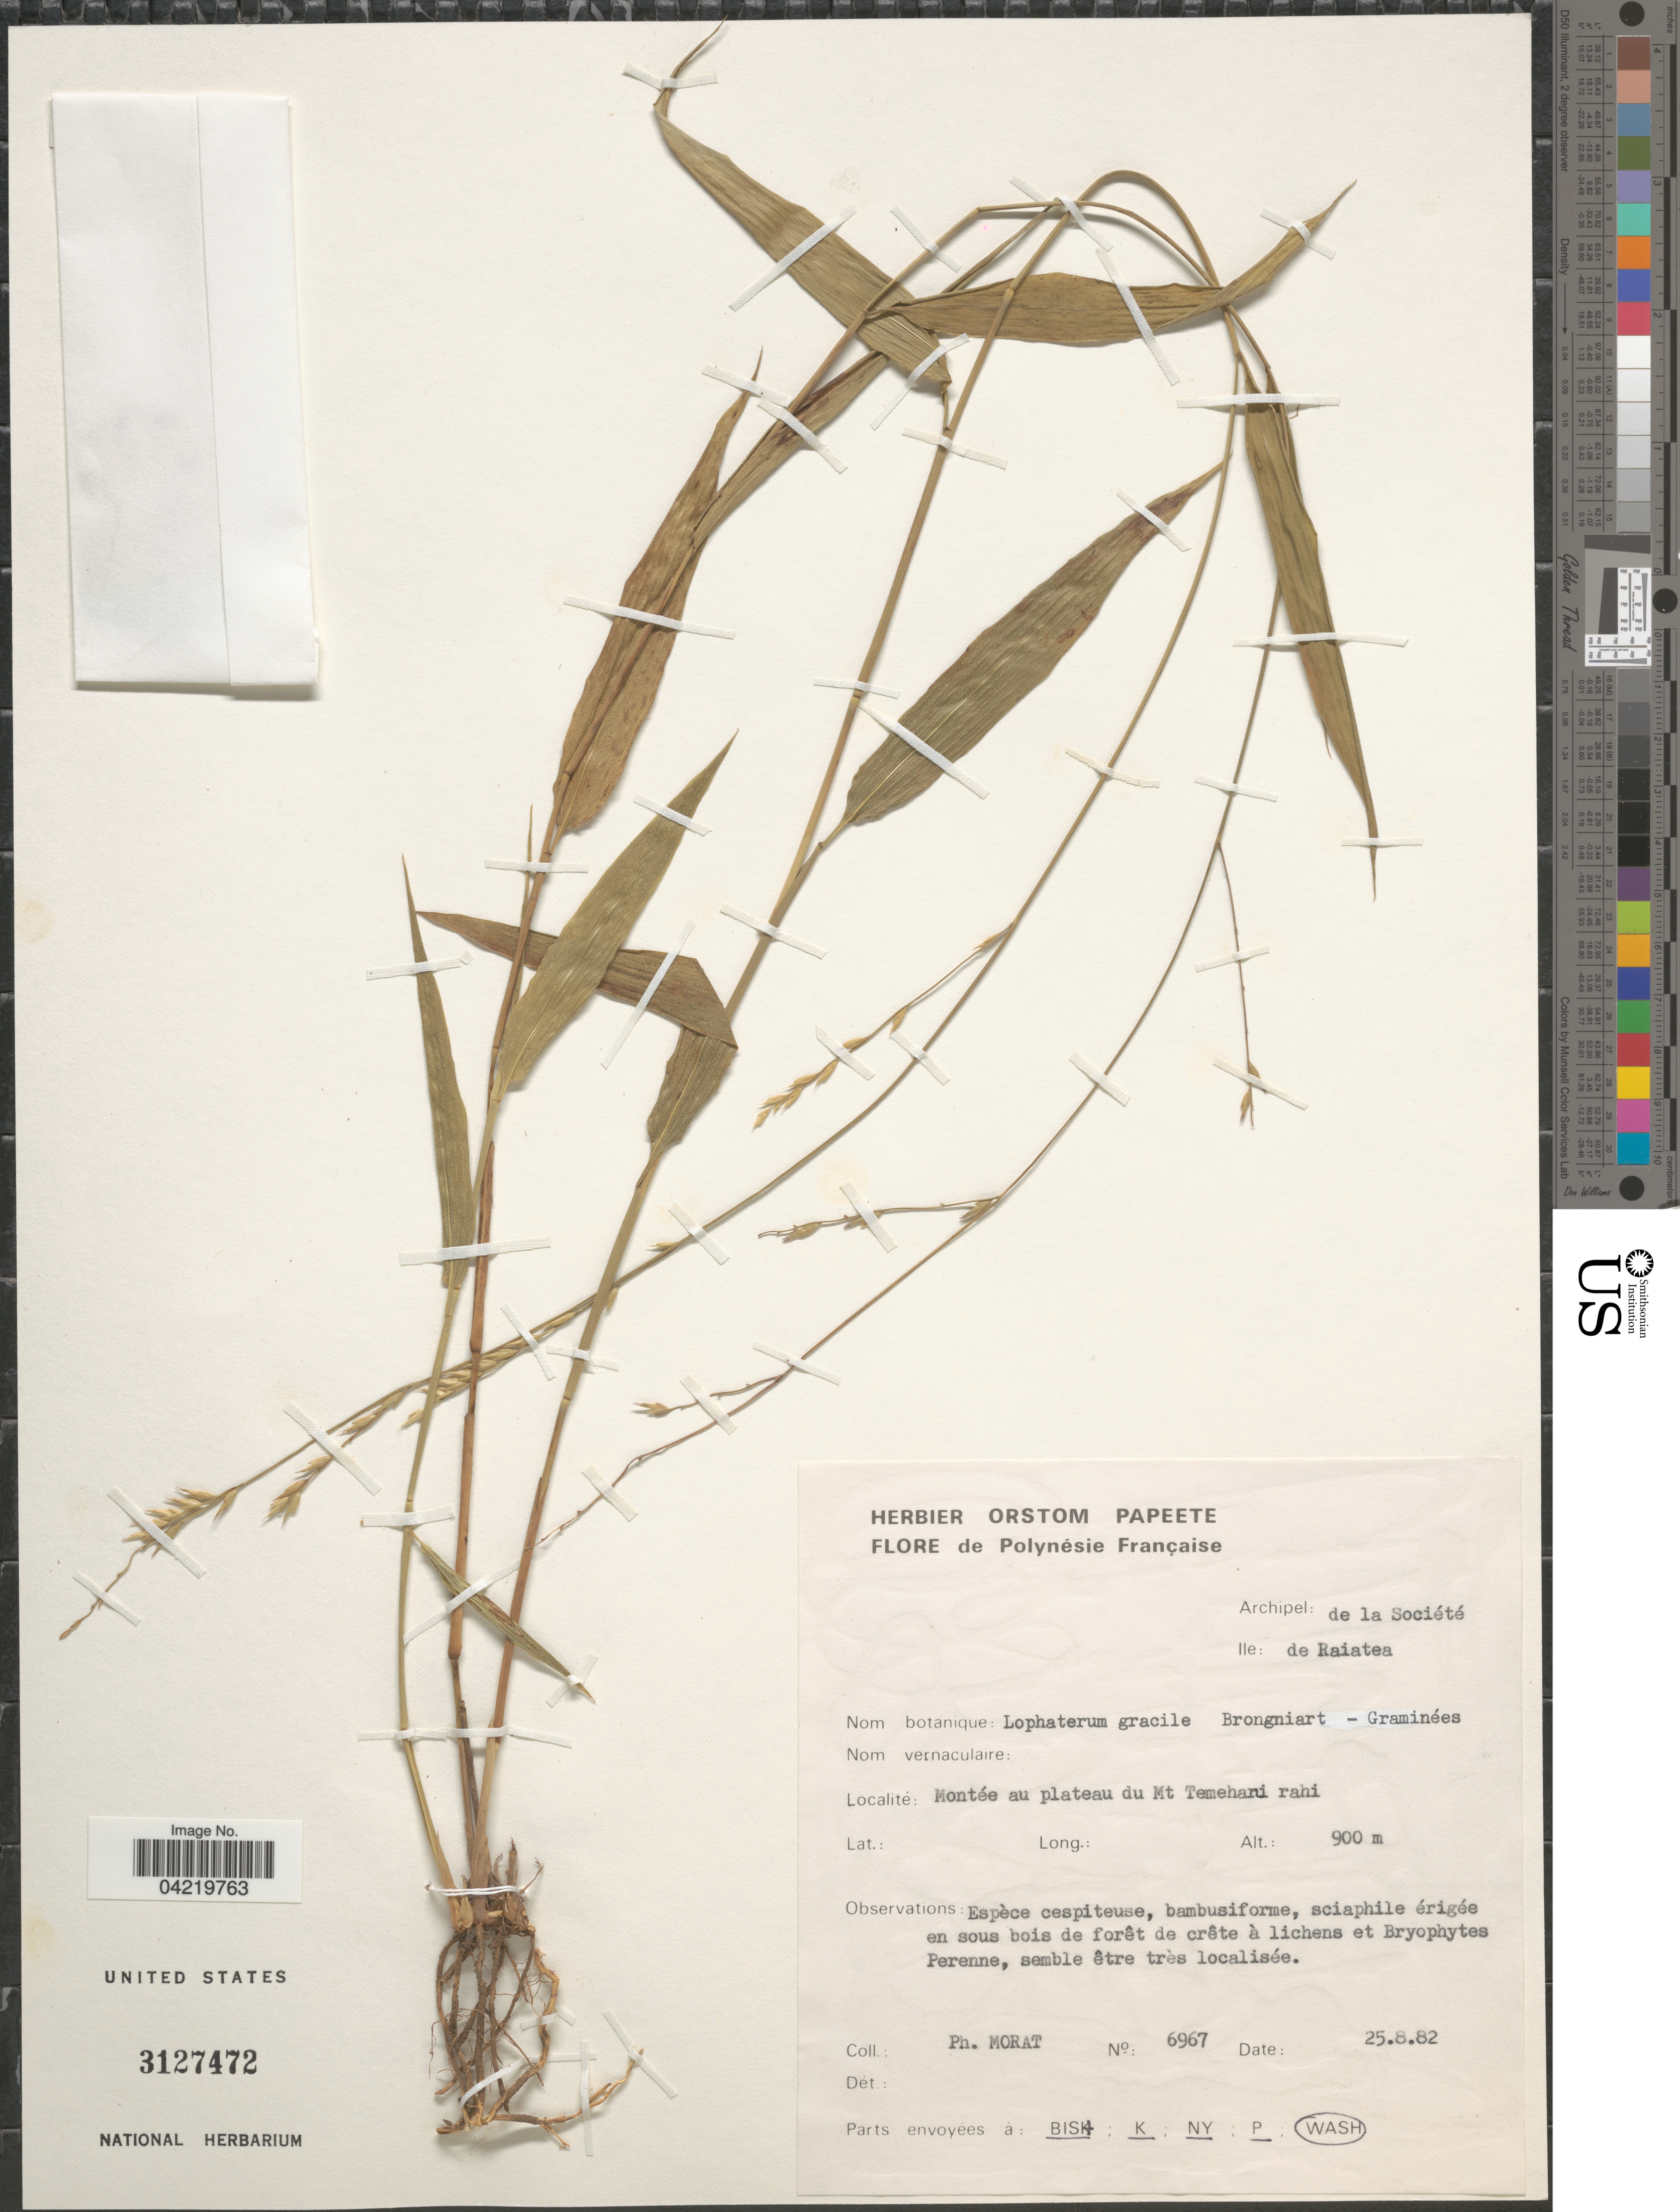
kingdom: Plantae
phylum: Tracheophyta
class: Liliopsida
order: Poales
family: Poaceae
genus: Lophatherum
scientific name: Lophatherum gracile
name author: Brongn.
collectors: P. Morat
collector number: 6967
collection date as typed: Transcribed d/m/y: 25/8/82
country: French Polynesia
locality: Polynésie Française. Montée au plateau du Mt Temehani rahi.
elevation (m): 900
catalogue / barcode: US 3127472